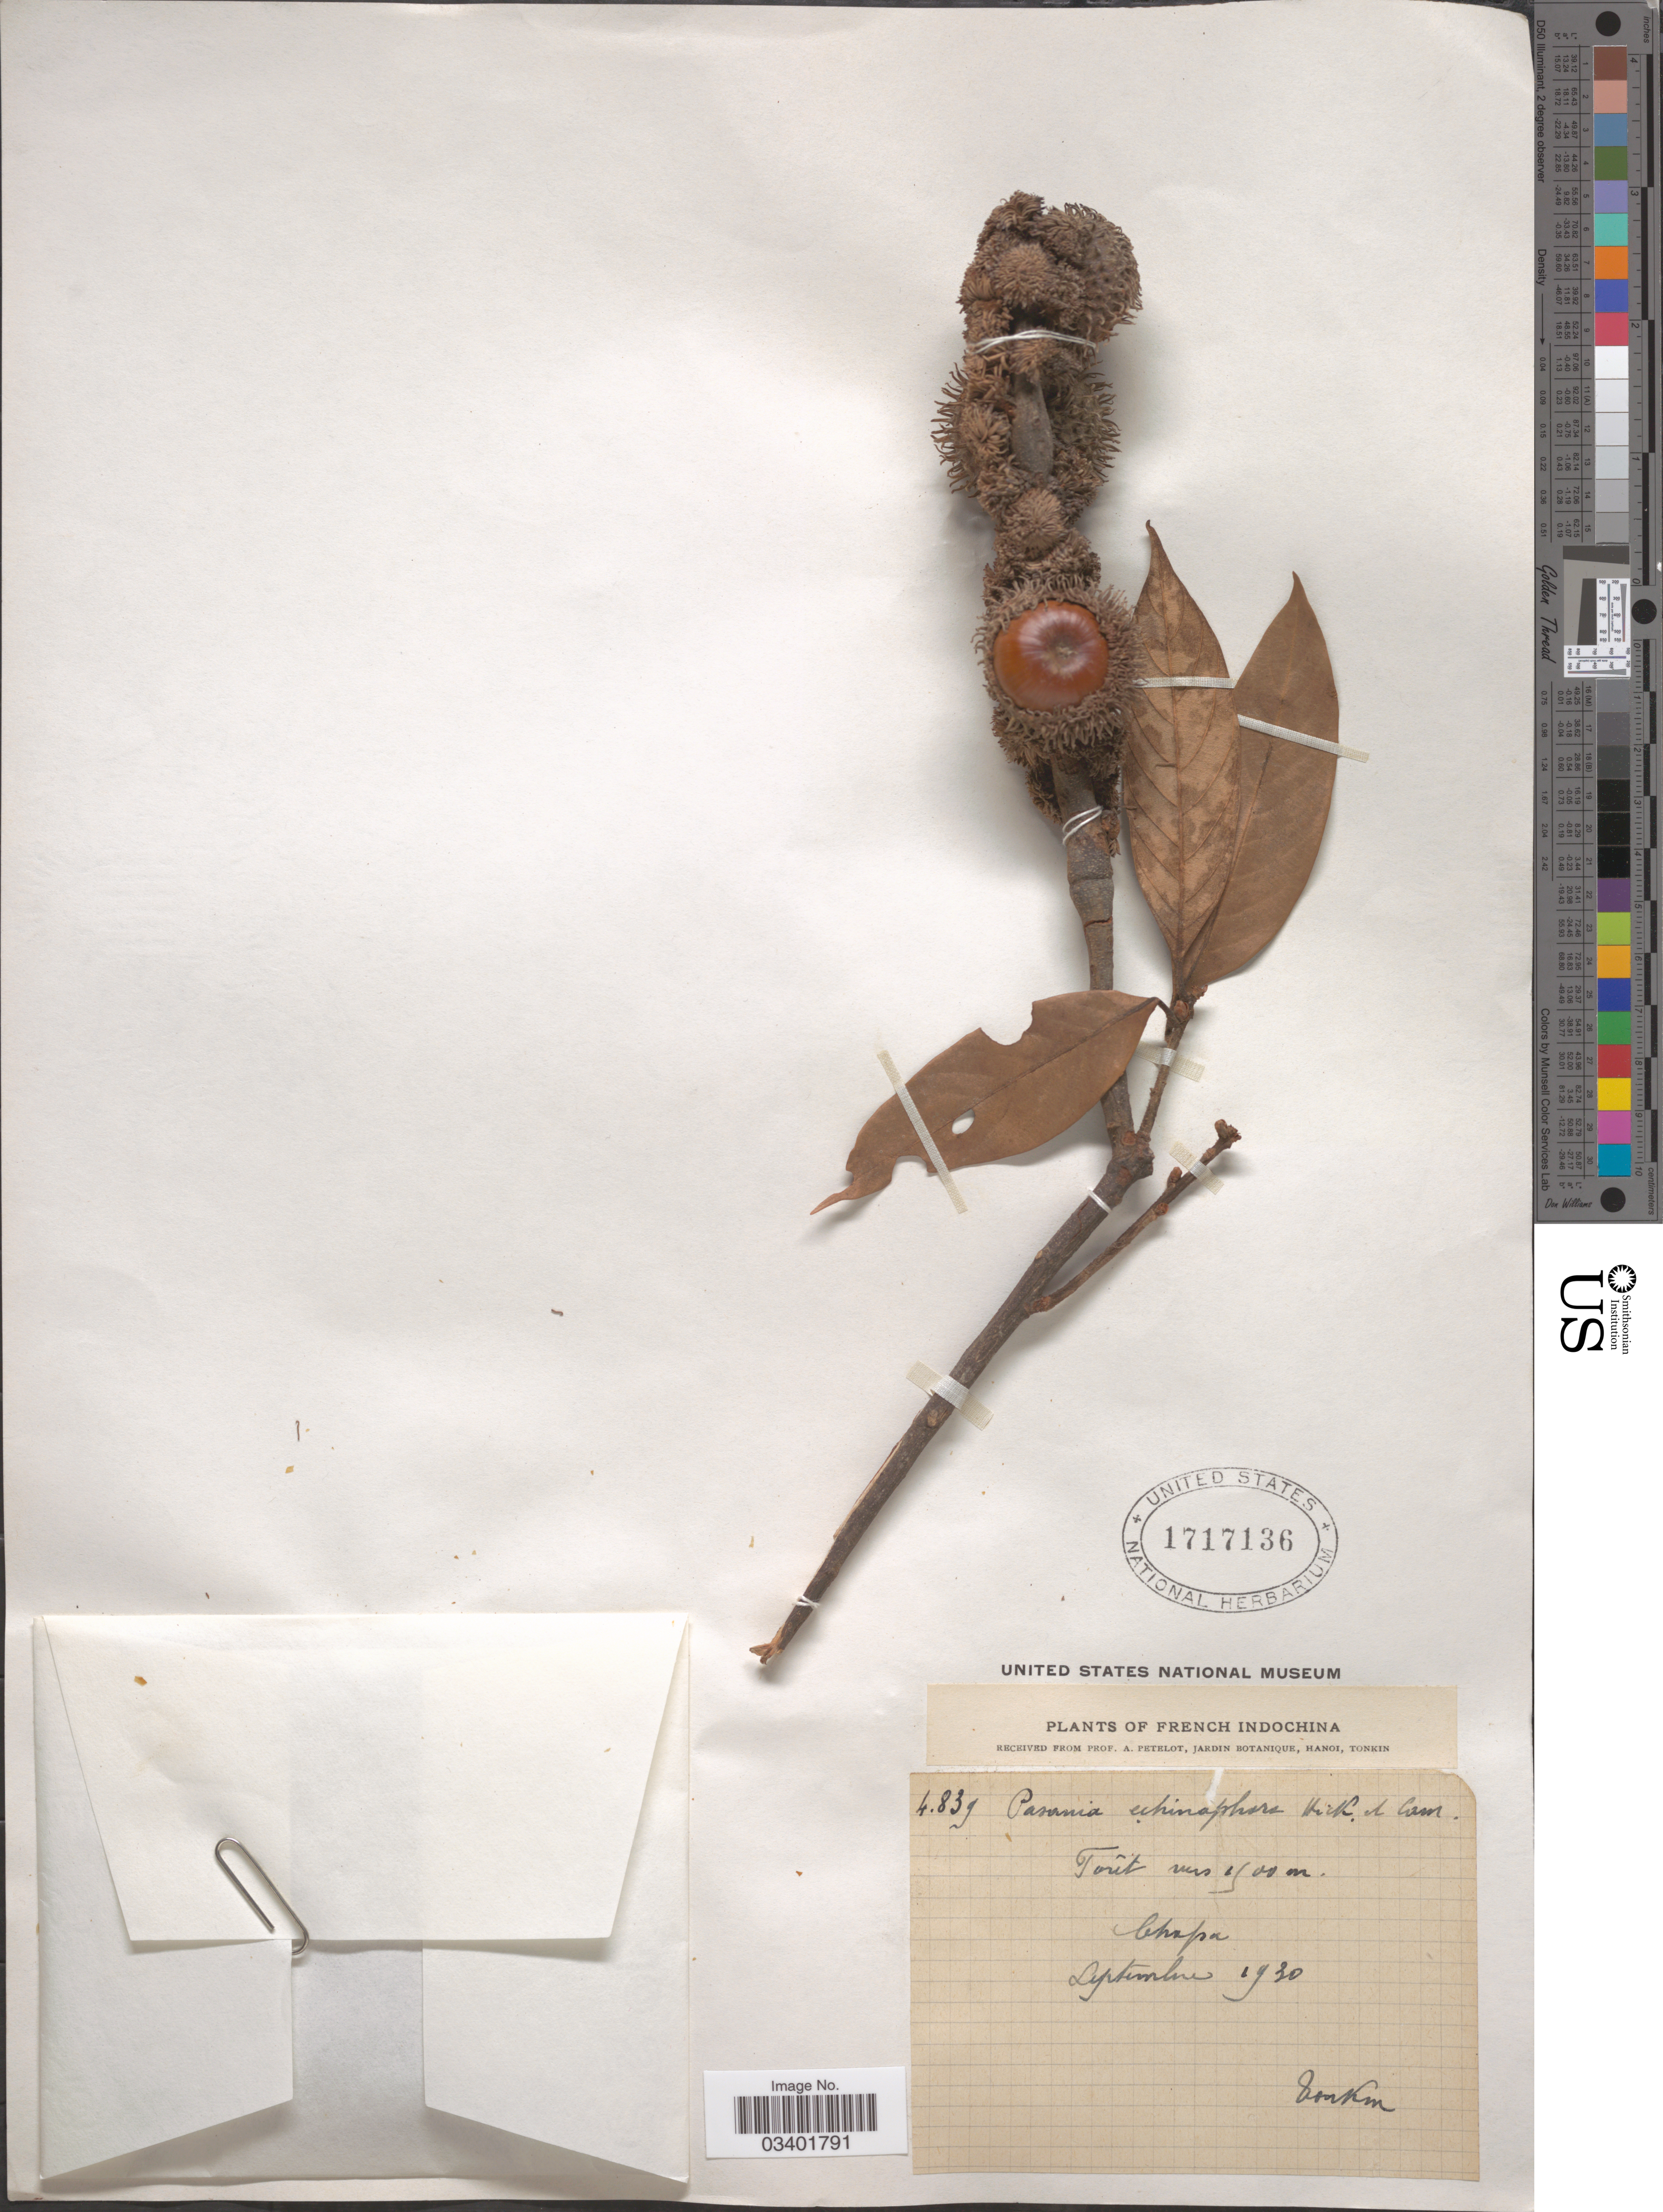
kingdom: Plantae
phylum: Tracheophyta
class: Magnoliopsida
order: Fagales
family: Fagaceae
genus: Lithocarpus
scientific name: Lithocarpus echinophorus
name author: (Hickel & A. Camus) A. Camus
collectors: P. A. Pételot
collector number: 4839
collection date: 1930-09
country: Vietnam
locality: French Indochina, Chapa.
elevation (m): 1500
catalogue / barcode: US 1717136